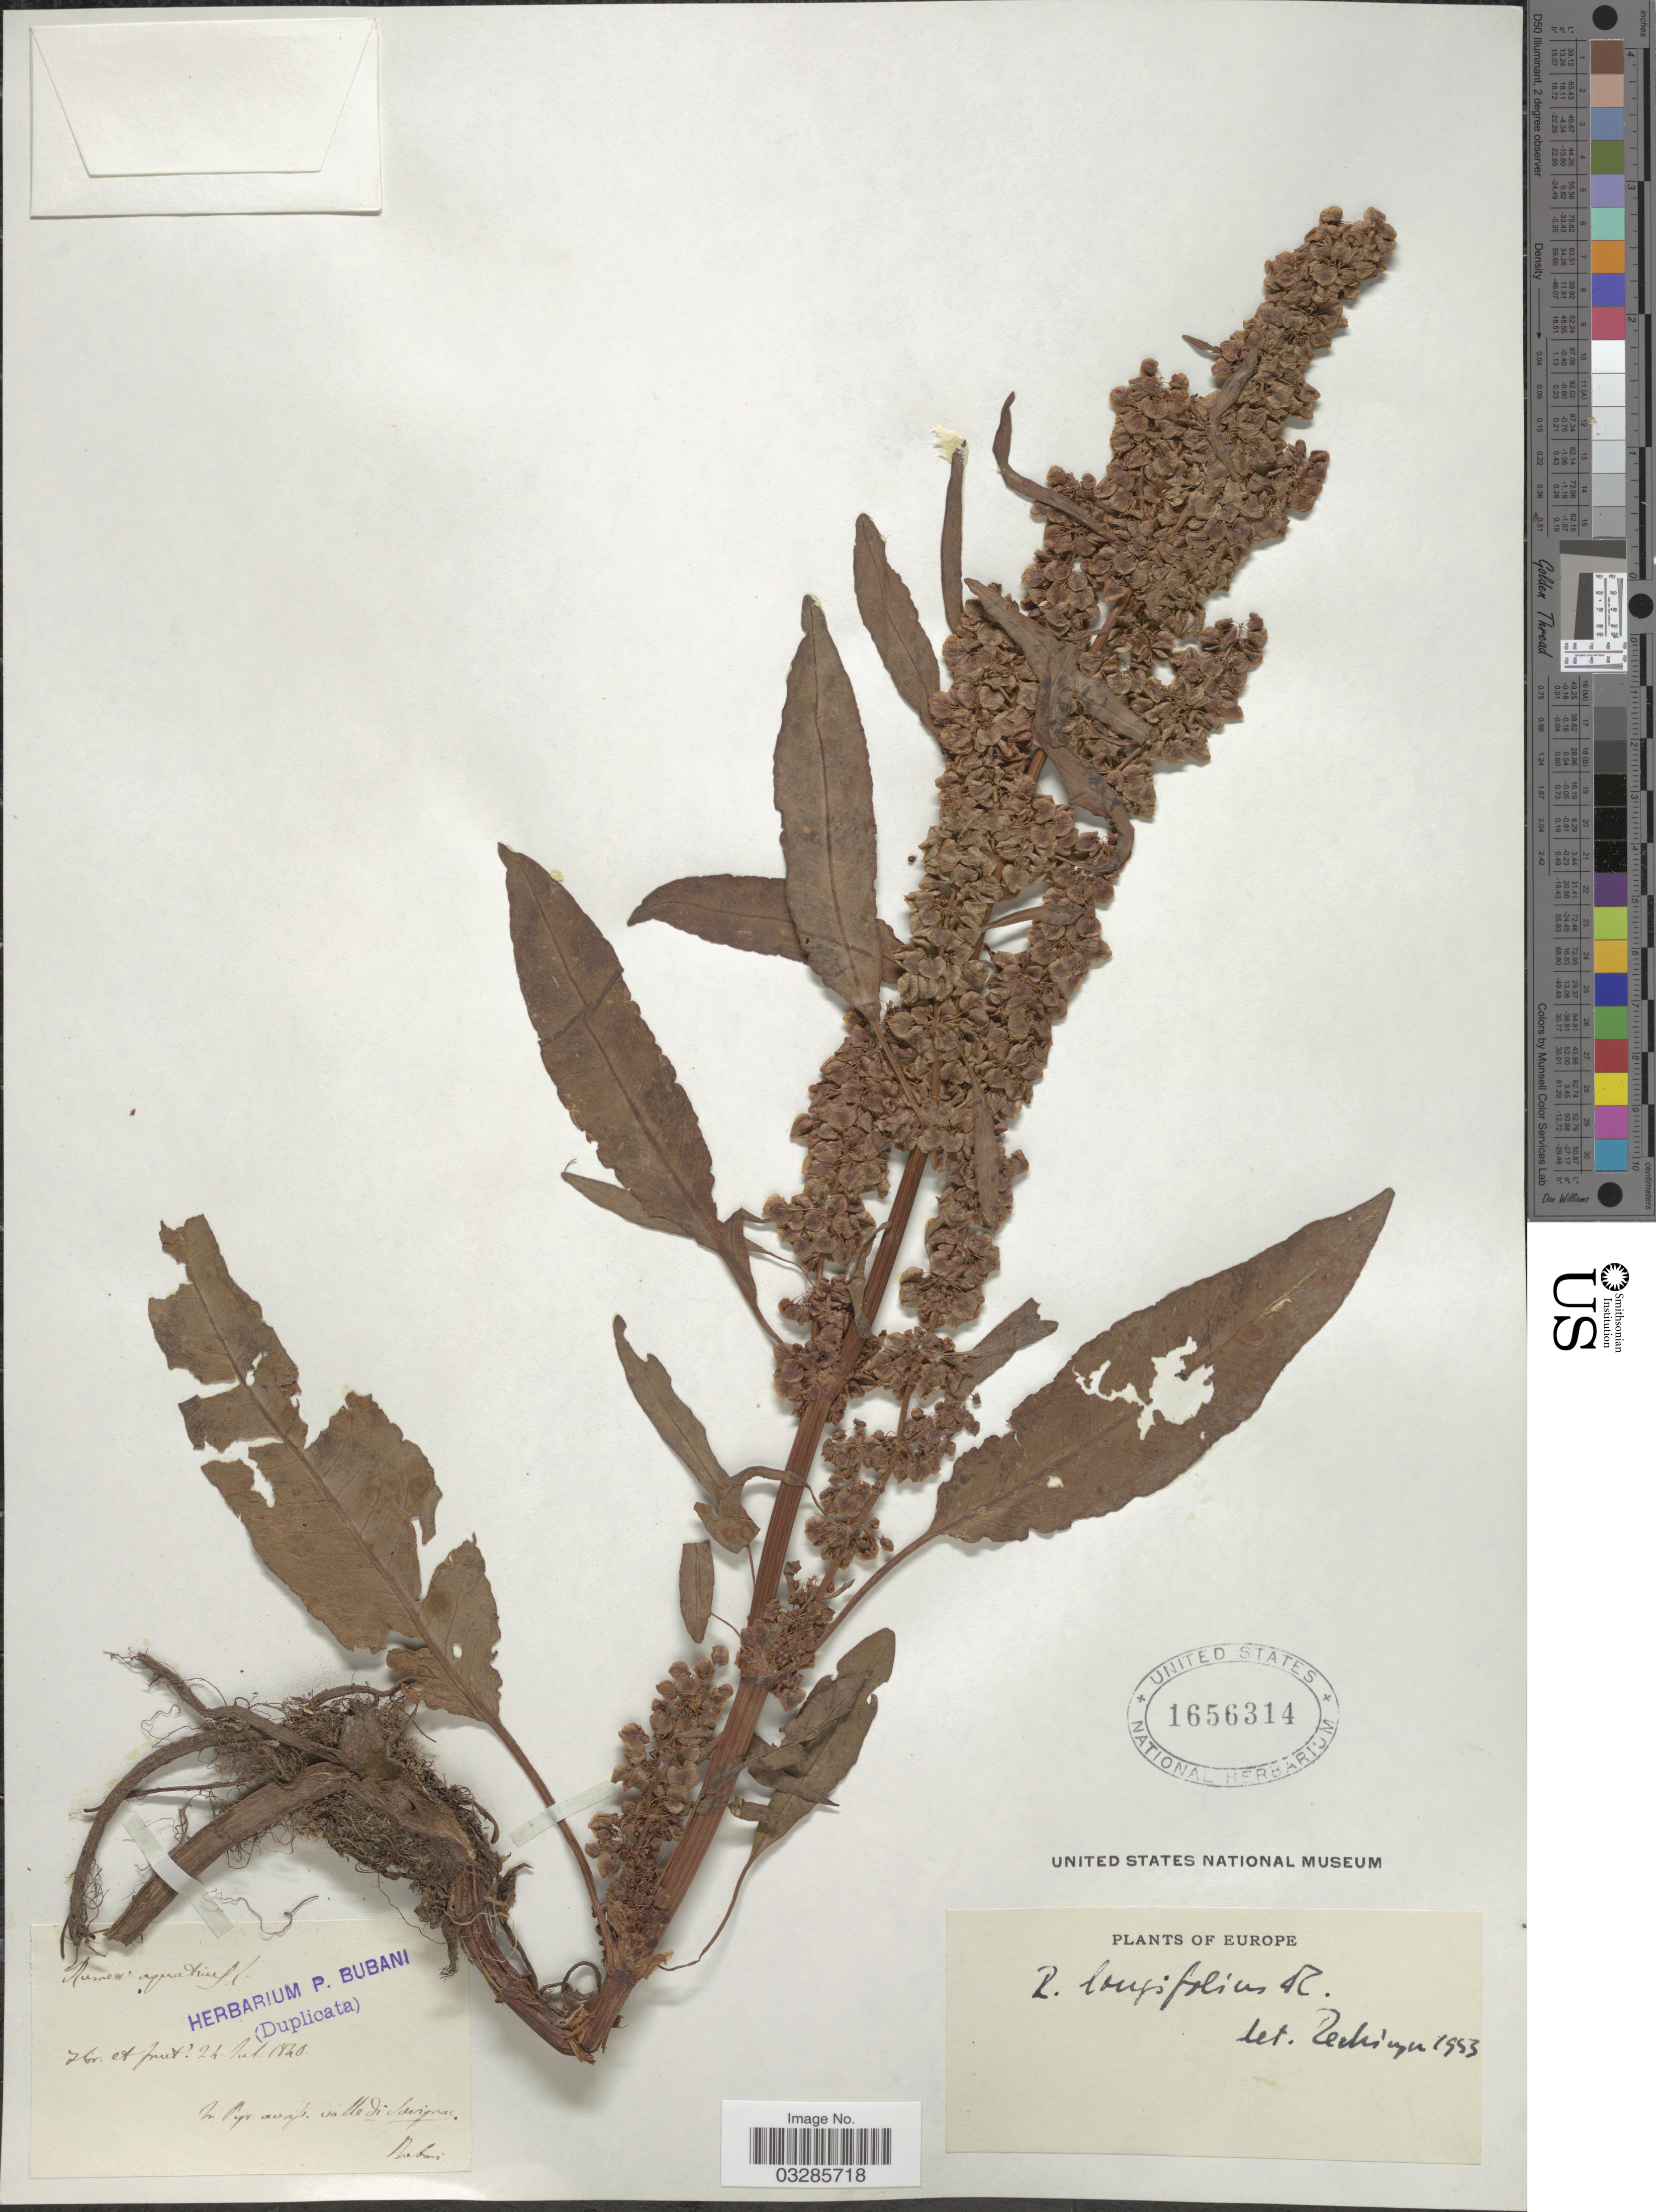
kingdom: Plantae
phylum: Tracheophyta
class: Magnoliopsida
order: Caryophyllales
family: Polygonaceae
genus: Rumex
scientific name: Rumex domesticus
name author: Hartm.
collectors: P. Bubani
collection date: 1820-07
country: France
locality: In Pyr. [illegible text] Valle di Savignac.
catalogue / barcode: US 1656314